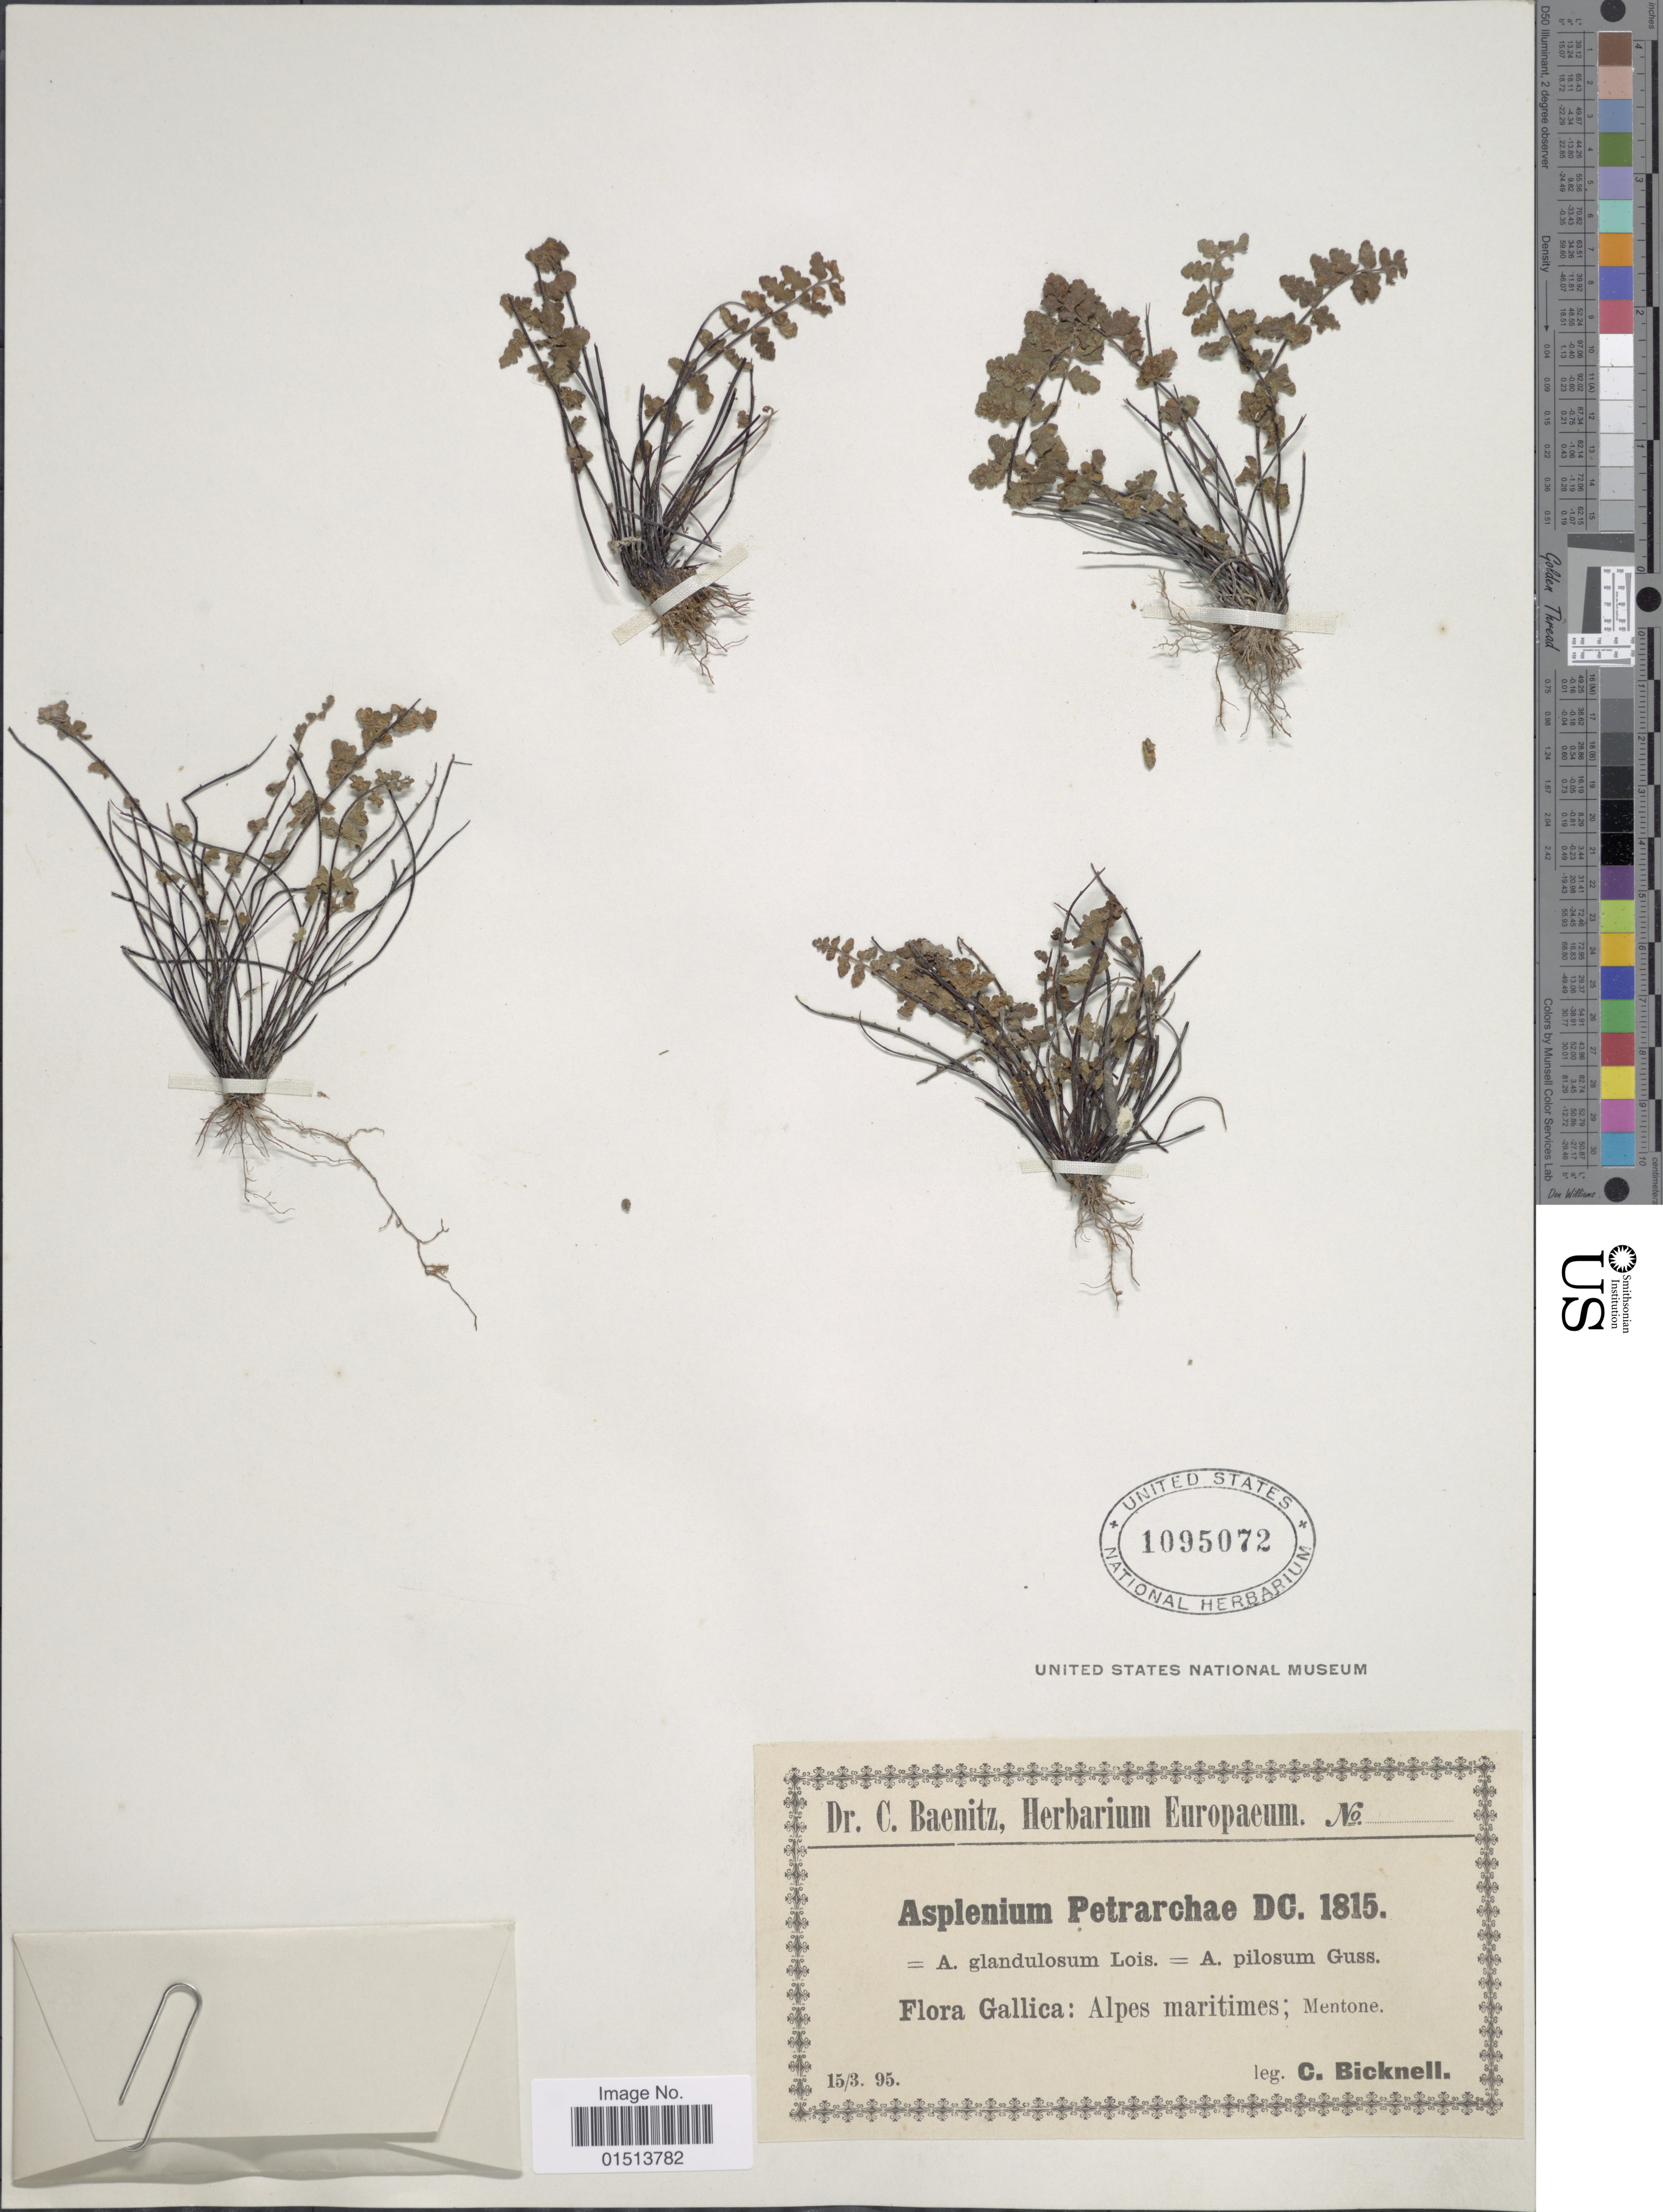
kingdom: Plantae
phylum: Tracheophyta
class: Polypodiopsida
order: Polypodiales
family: Aspleniaceae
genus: Asplenium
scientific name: Asplenium glandulosum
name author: Loisel.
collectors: C. Bicknell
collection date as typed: Transcribed d/m/y: 15/3/95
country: France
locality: Alpes maritimes; Mentone.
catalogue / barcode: US 1095072